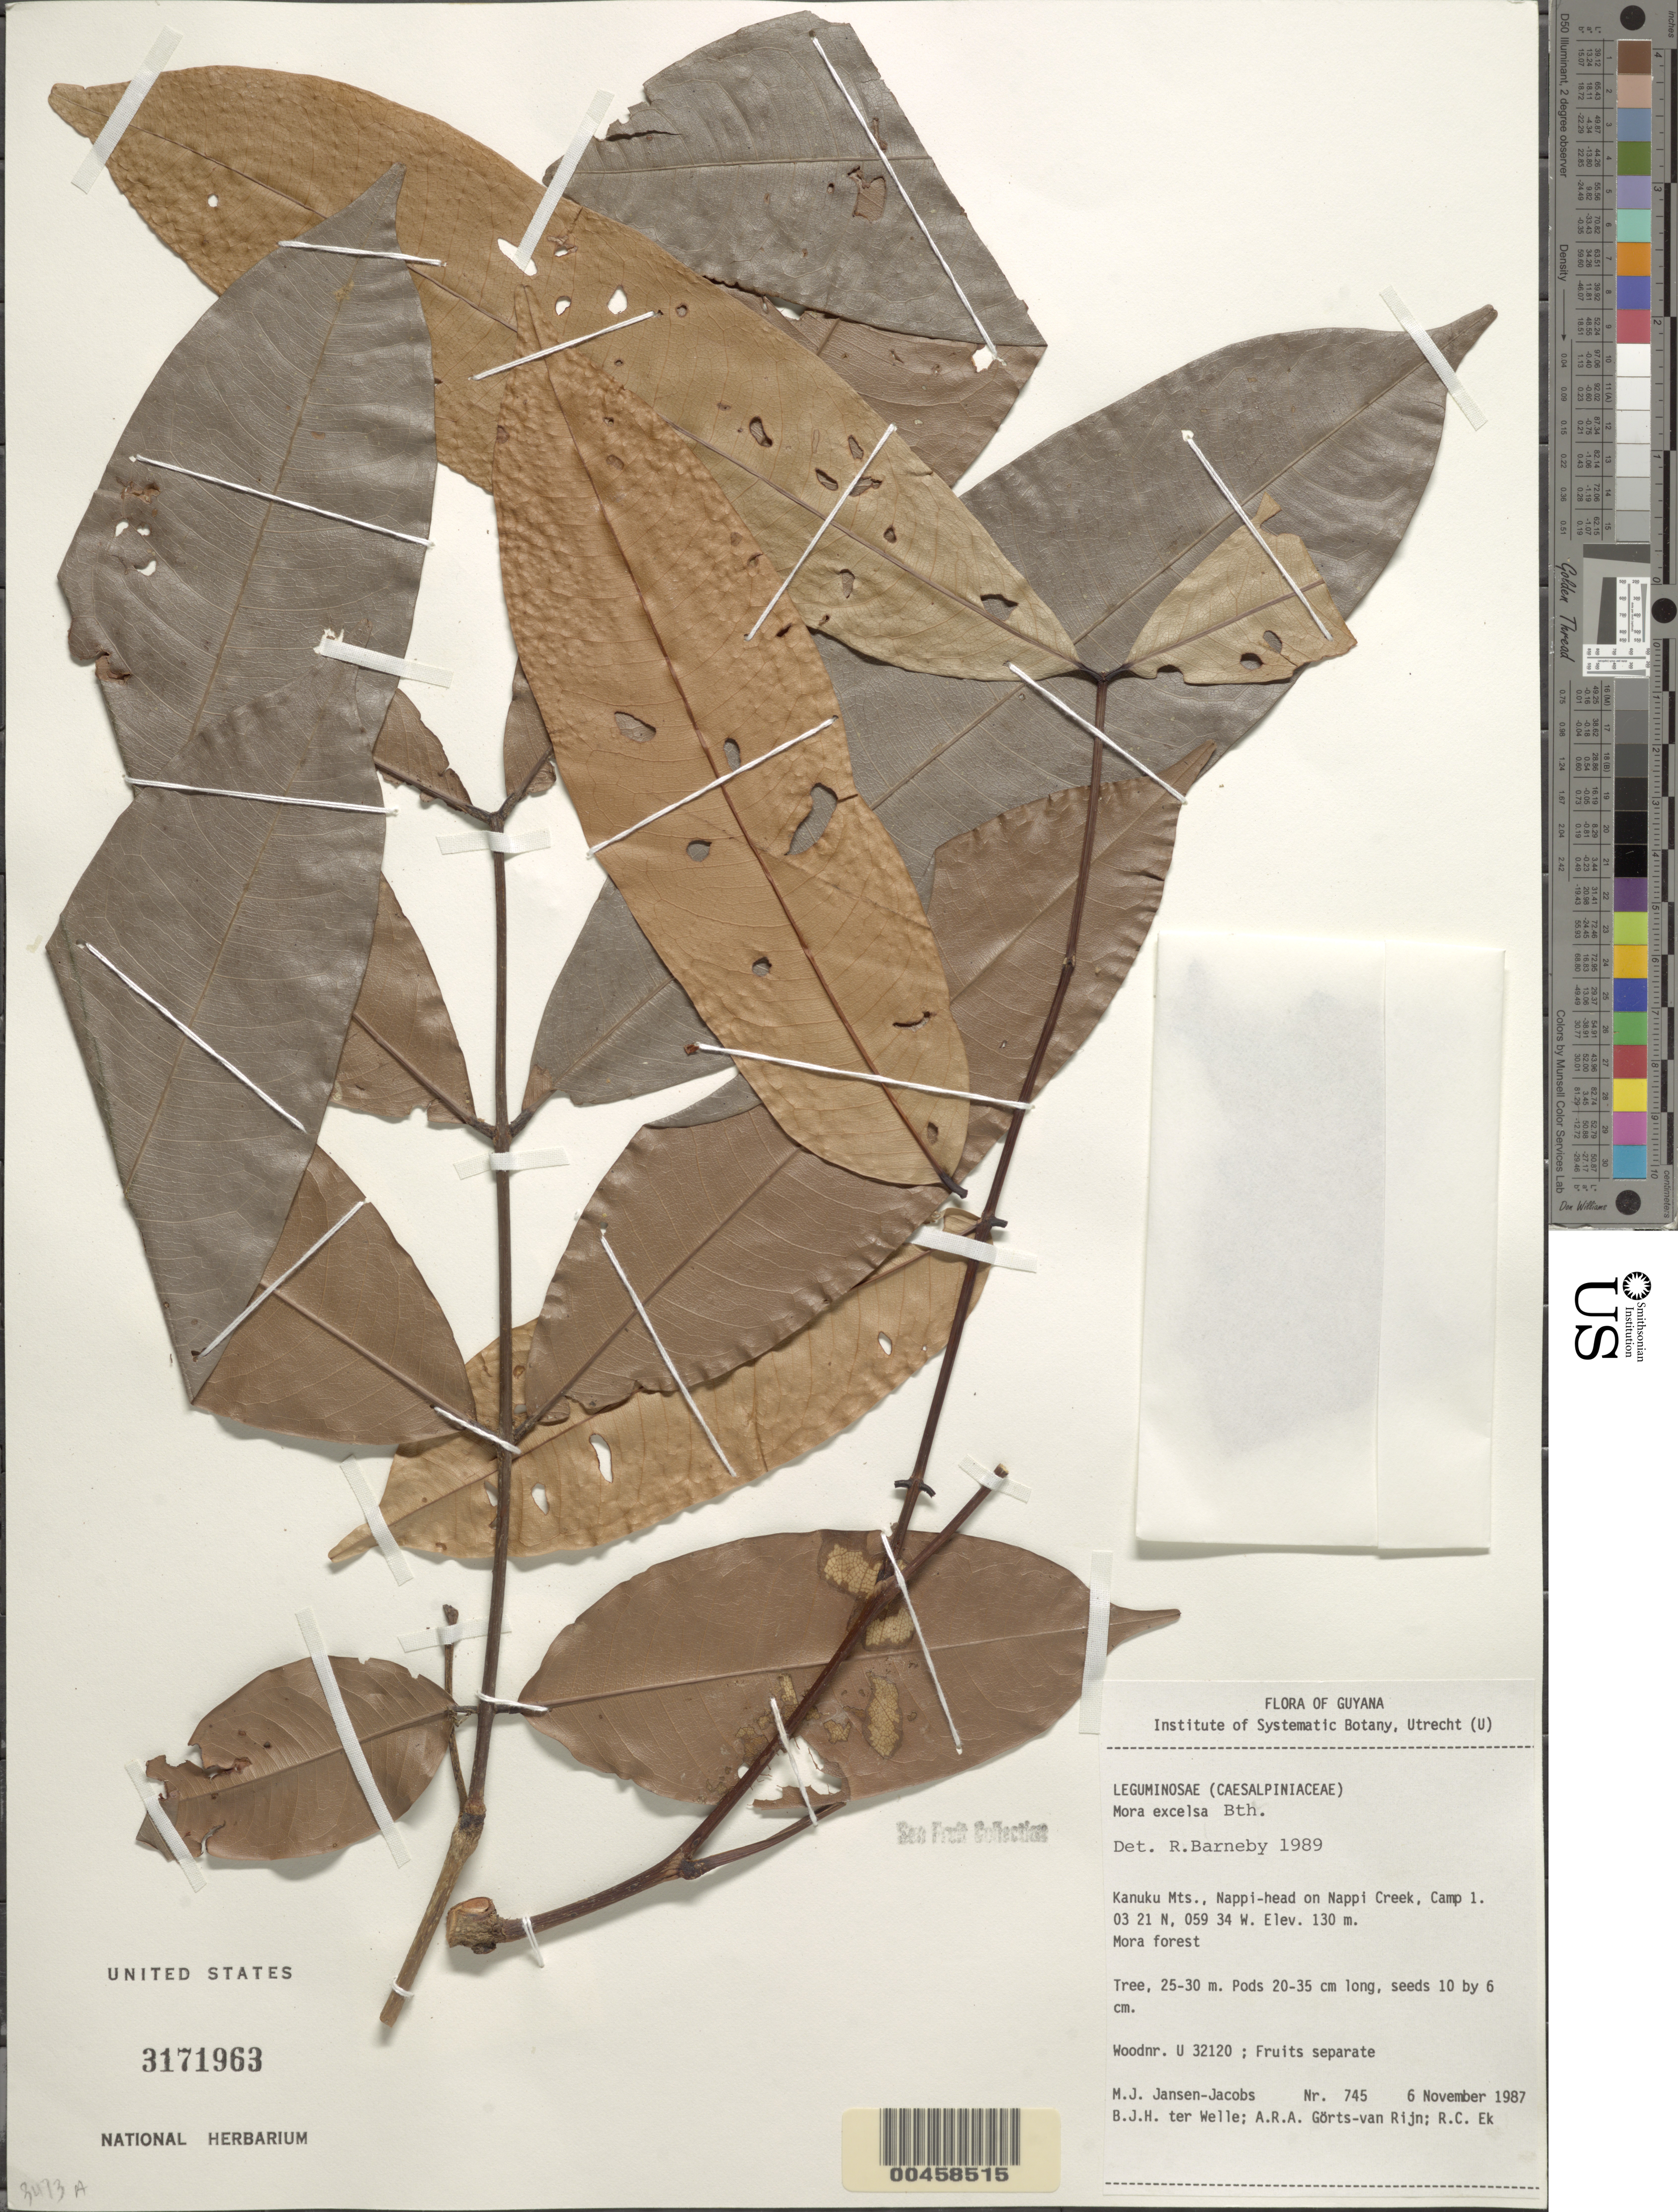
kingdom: Plantae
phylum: Tracheophyta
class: Magnoliopsida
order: Fabales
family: Fabaceae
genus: Mora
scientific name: Mora excelsa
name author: Benth.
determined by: Barneby, Rupert C., (NY)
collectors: M. J. Jansen-Jacobs, B. Welle, A. .R. A. Görts-van Rijn & R. C. Ek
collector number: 745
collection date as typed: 06 Nov 1987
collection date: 1987-11-06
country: Guyana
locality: Nappi-head on nappi creek, camp 1; kanuku mtns.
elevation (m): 130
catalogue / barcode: US 3171963